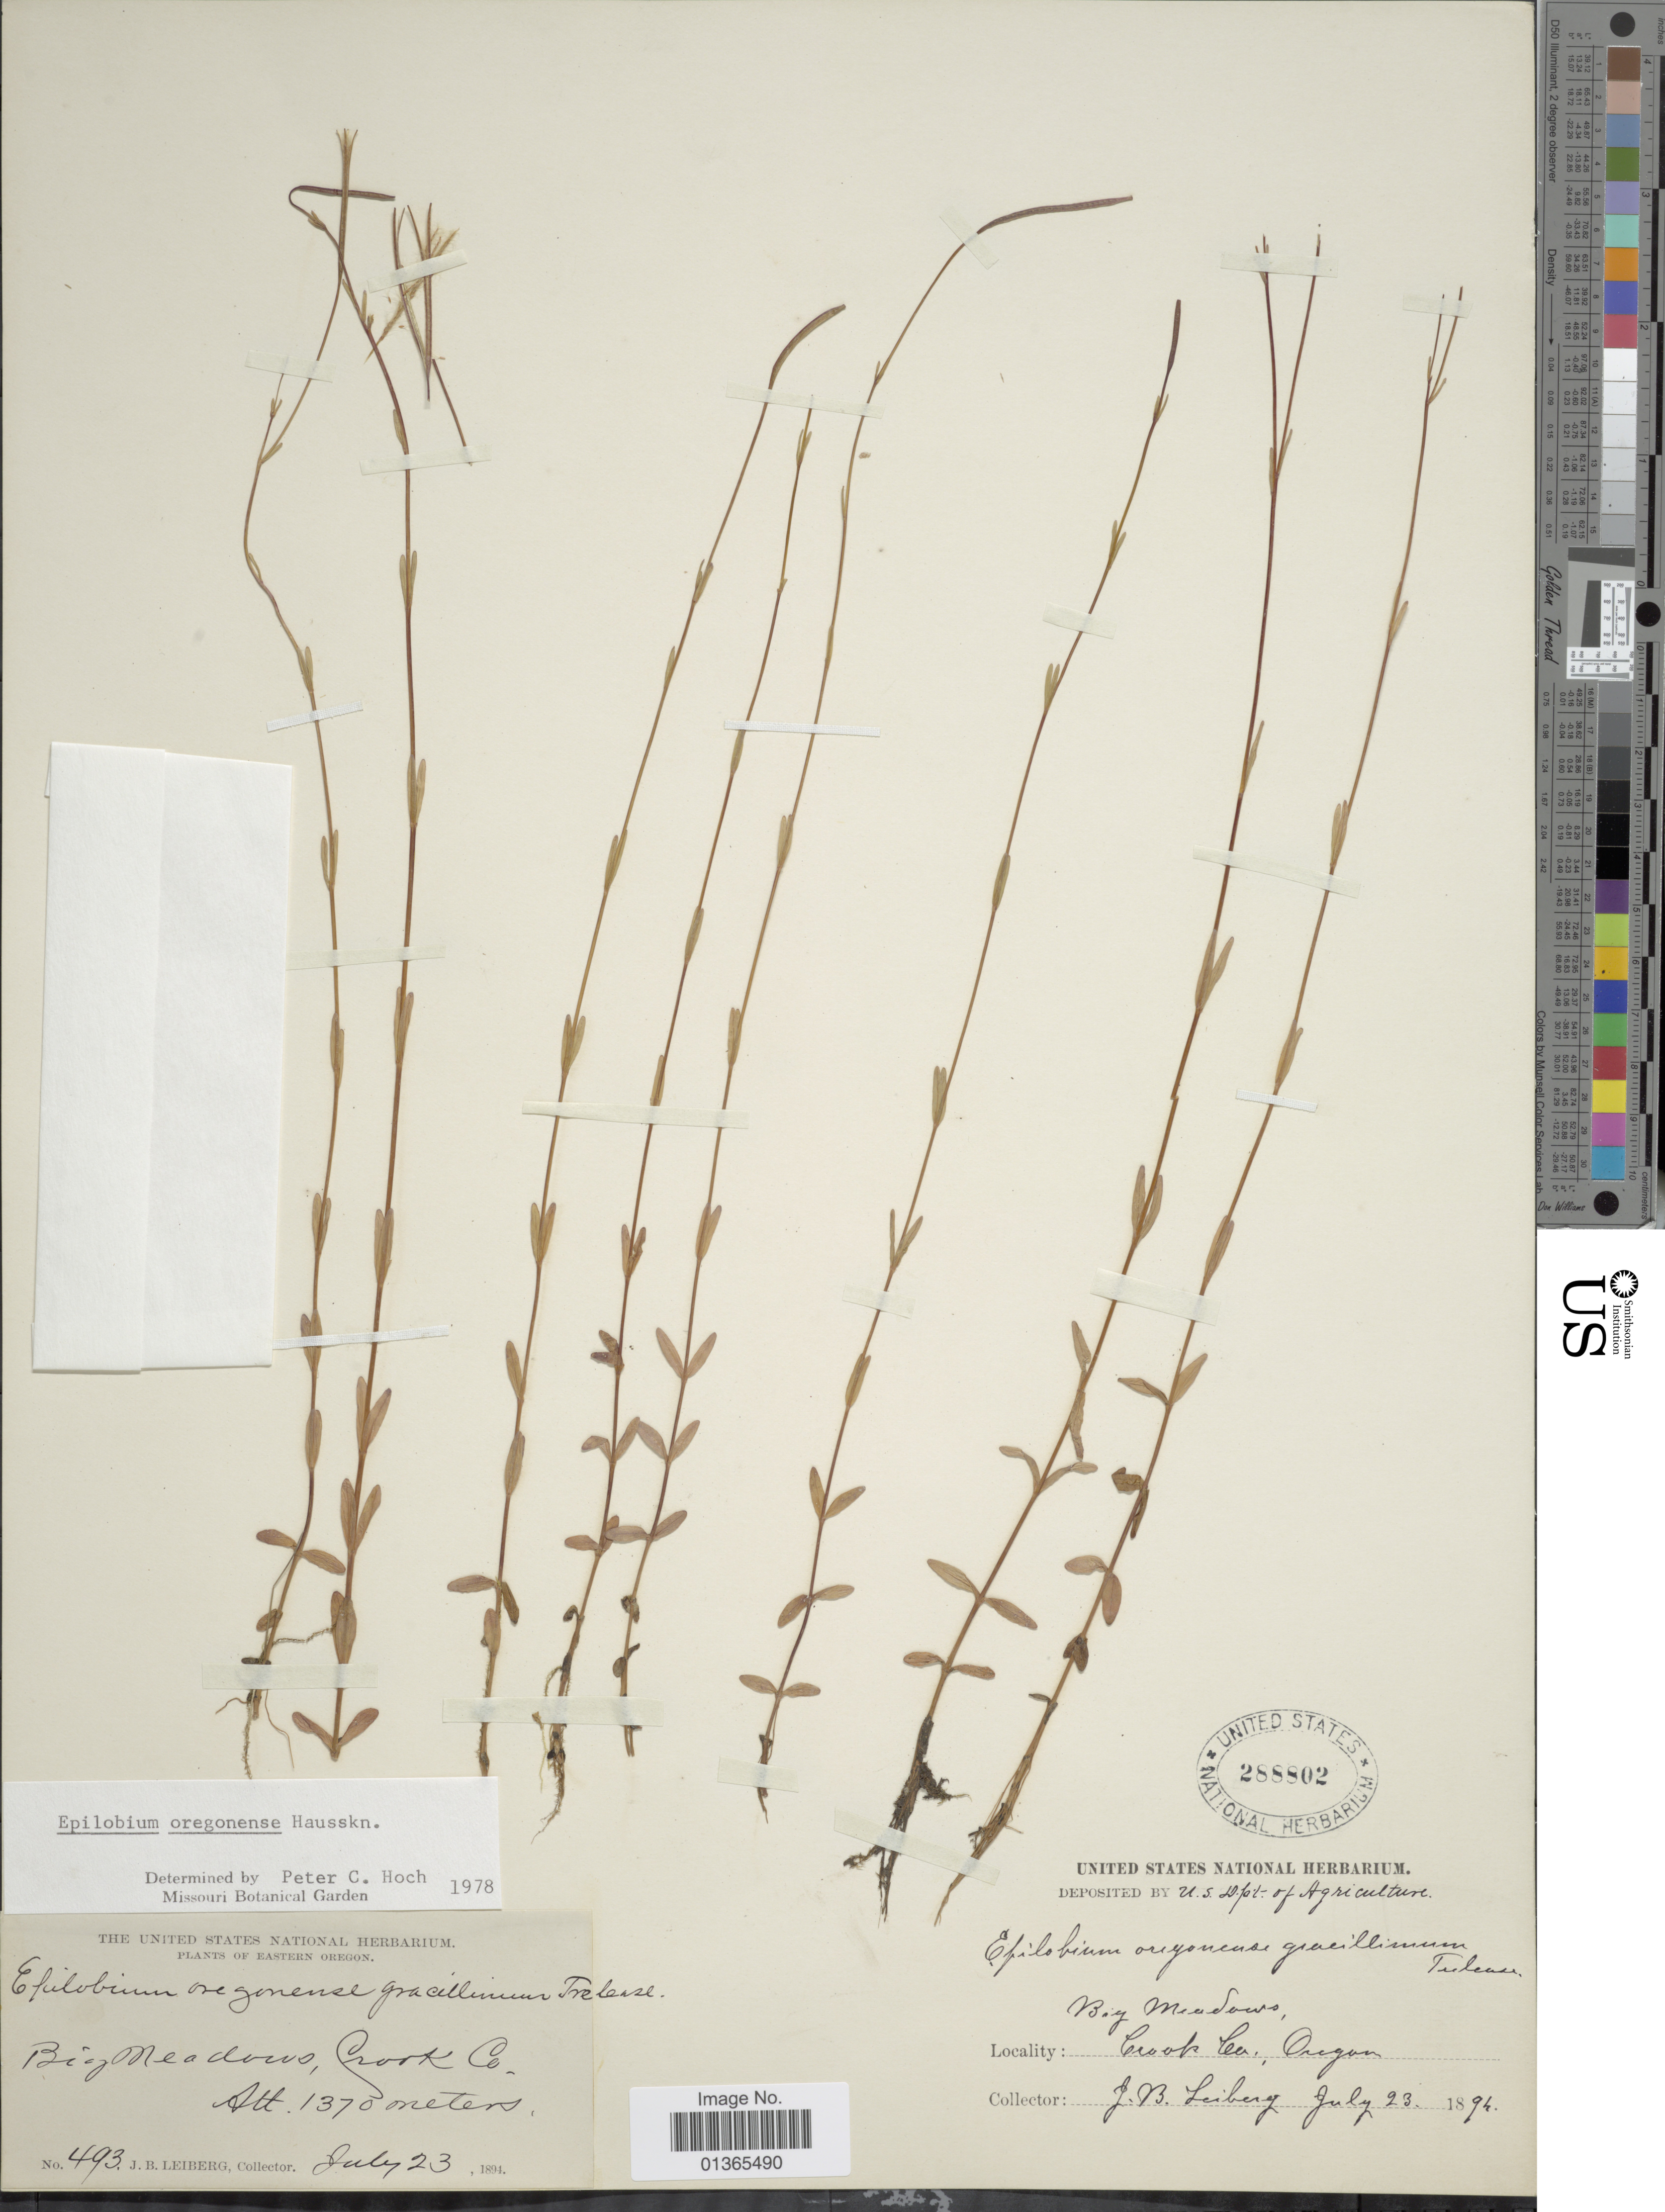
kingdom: Plantae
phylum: Tracheophyta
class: Magnoliopsida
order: Myrtales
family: Onagraceae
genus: Epilobium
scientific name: Epilobium oregonense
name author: Hausskn.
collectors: J. B. Leiberg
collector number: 493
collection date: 1894-07-23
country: United States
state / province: Oregon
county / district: Crook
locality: Eastern Oregon. Big Meadows, Crook Co.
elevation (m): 1370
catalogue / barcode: US 288802